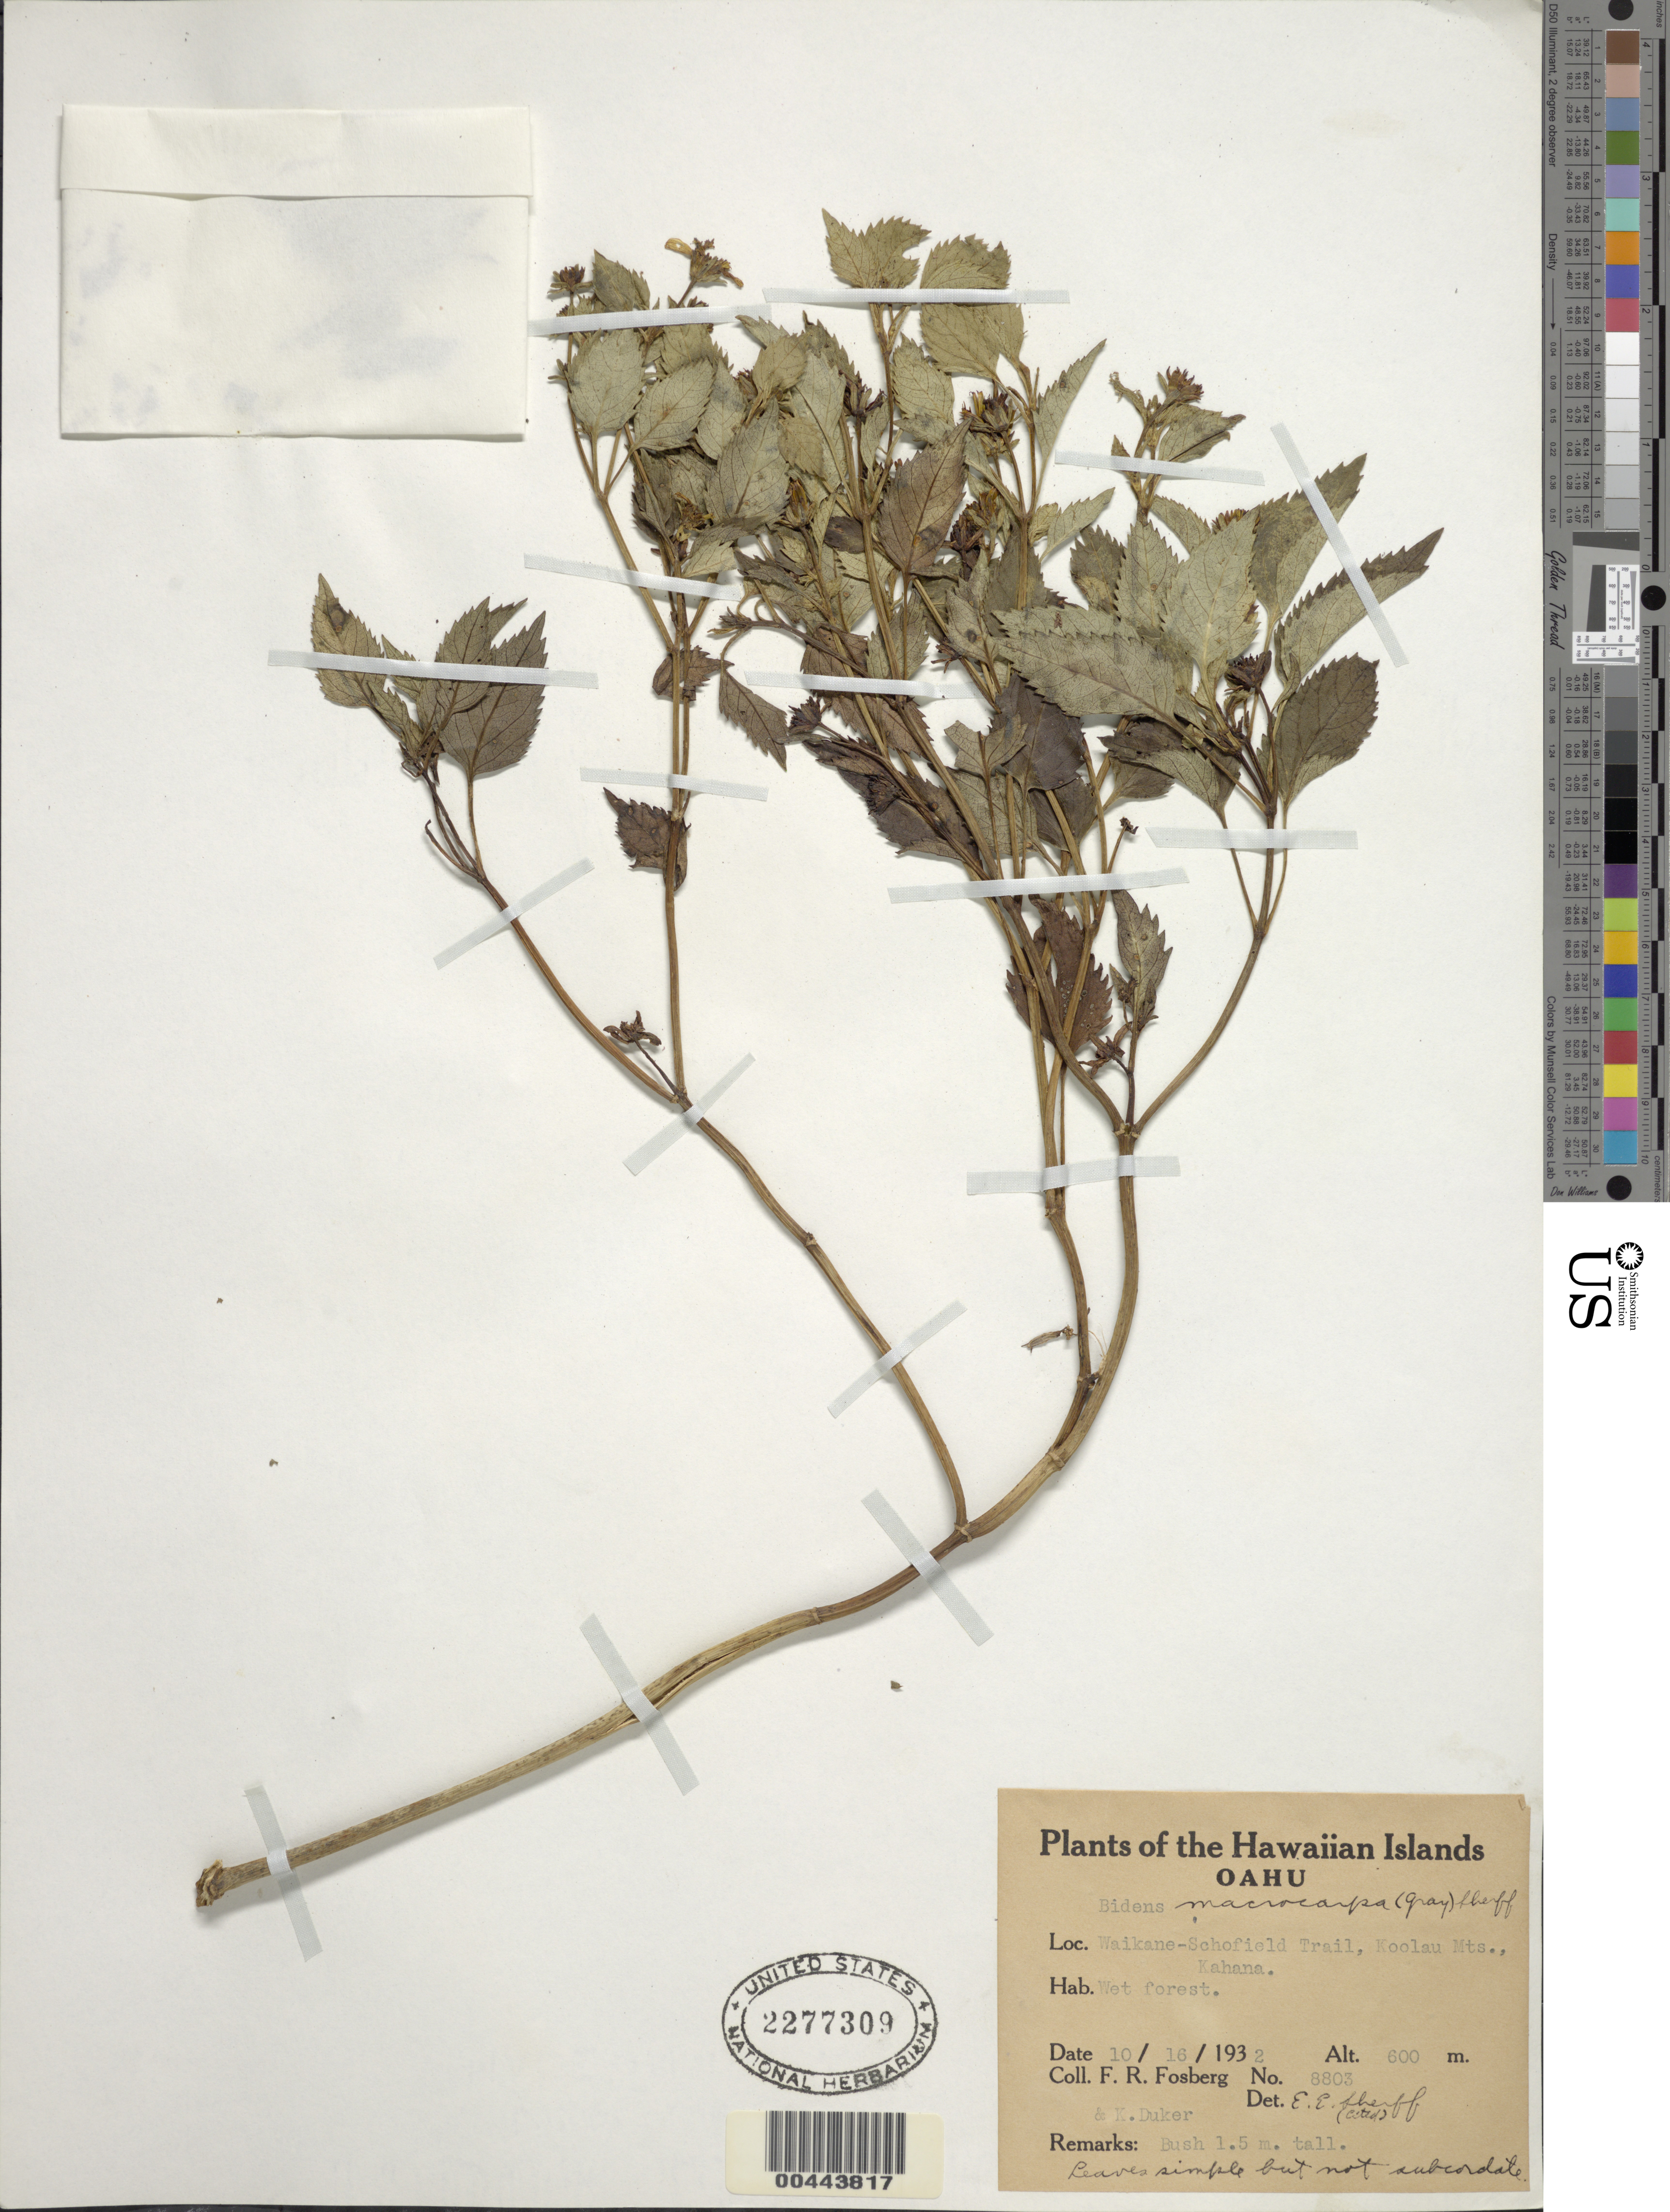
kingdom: Plantae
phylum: Tracheophyta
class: Magnoliopsida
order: Asterales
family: Asteraceae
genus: Bidens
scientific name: Bidens macrocarpa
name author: (A. Gray) Sherff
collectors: F. R. Fosberg & K. Duker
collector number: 8803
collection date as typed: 16 Oct 1932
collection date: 1932-10-16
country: United States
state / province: Hawaii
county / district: Honolulu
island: Oahu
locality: Waikane-Schofield Trail, Koolau Mountains, Kahana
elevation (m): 600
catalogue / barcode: US 2277309